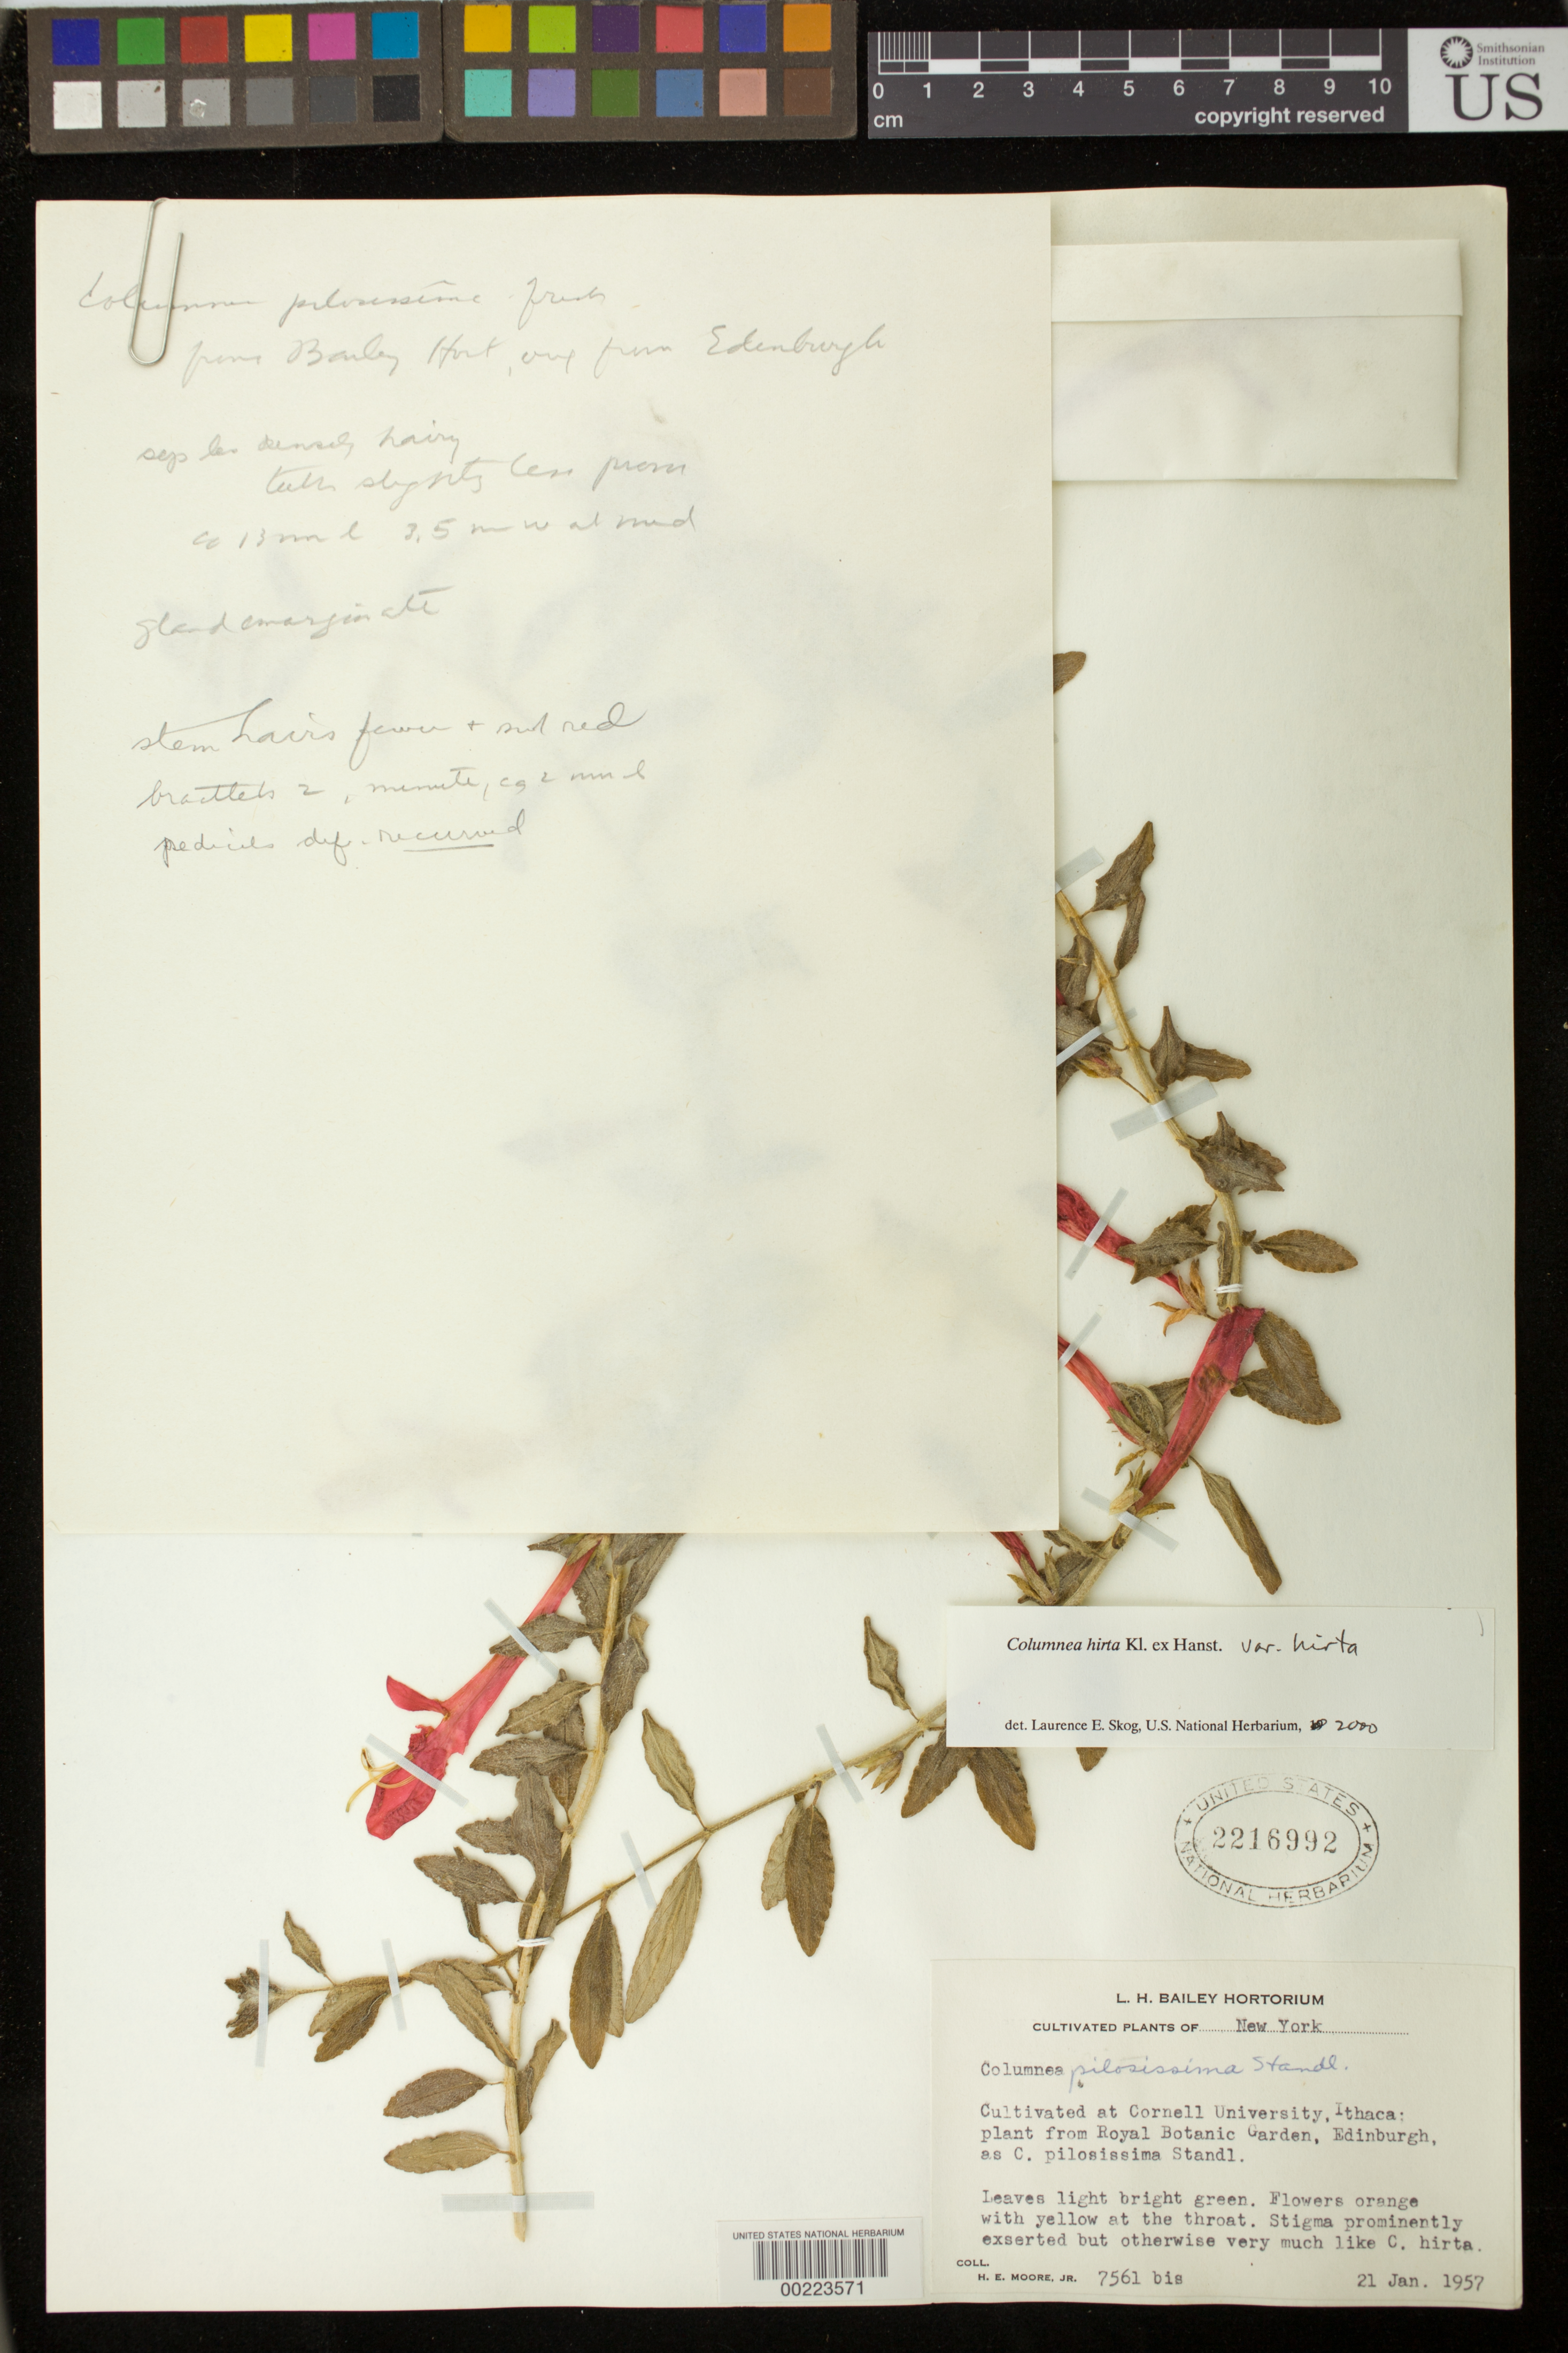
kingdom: Plantae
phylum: Tracheophyta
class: Magnoliopsida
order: Lamiales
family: Gesneriaceae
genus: Columnea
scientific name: Columnea hirta var. hirta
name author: Klotzsch & Hanst.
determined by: Skog, Laurence E.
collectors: H. E. Moore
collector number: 7561 bis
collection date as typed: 21 Jan 1957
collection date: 1957-01-21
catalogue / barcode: US 2216992